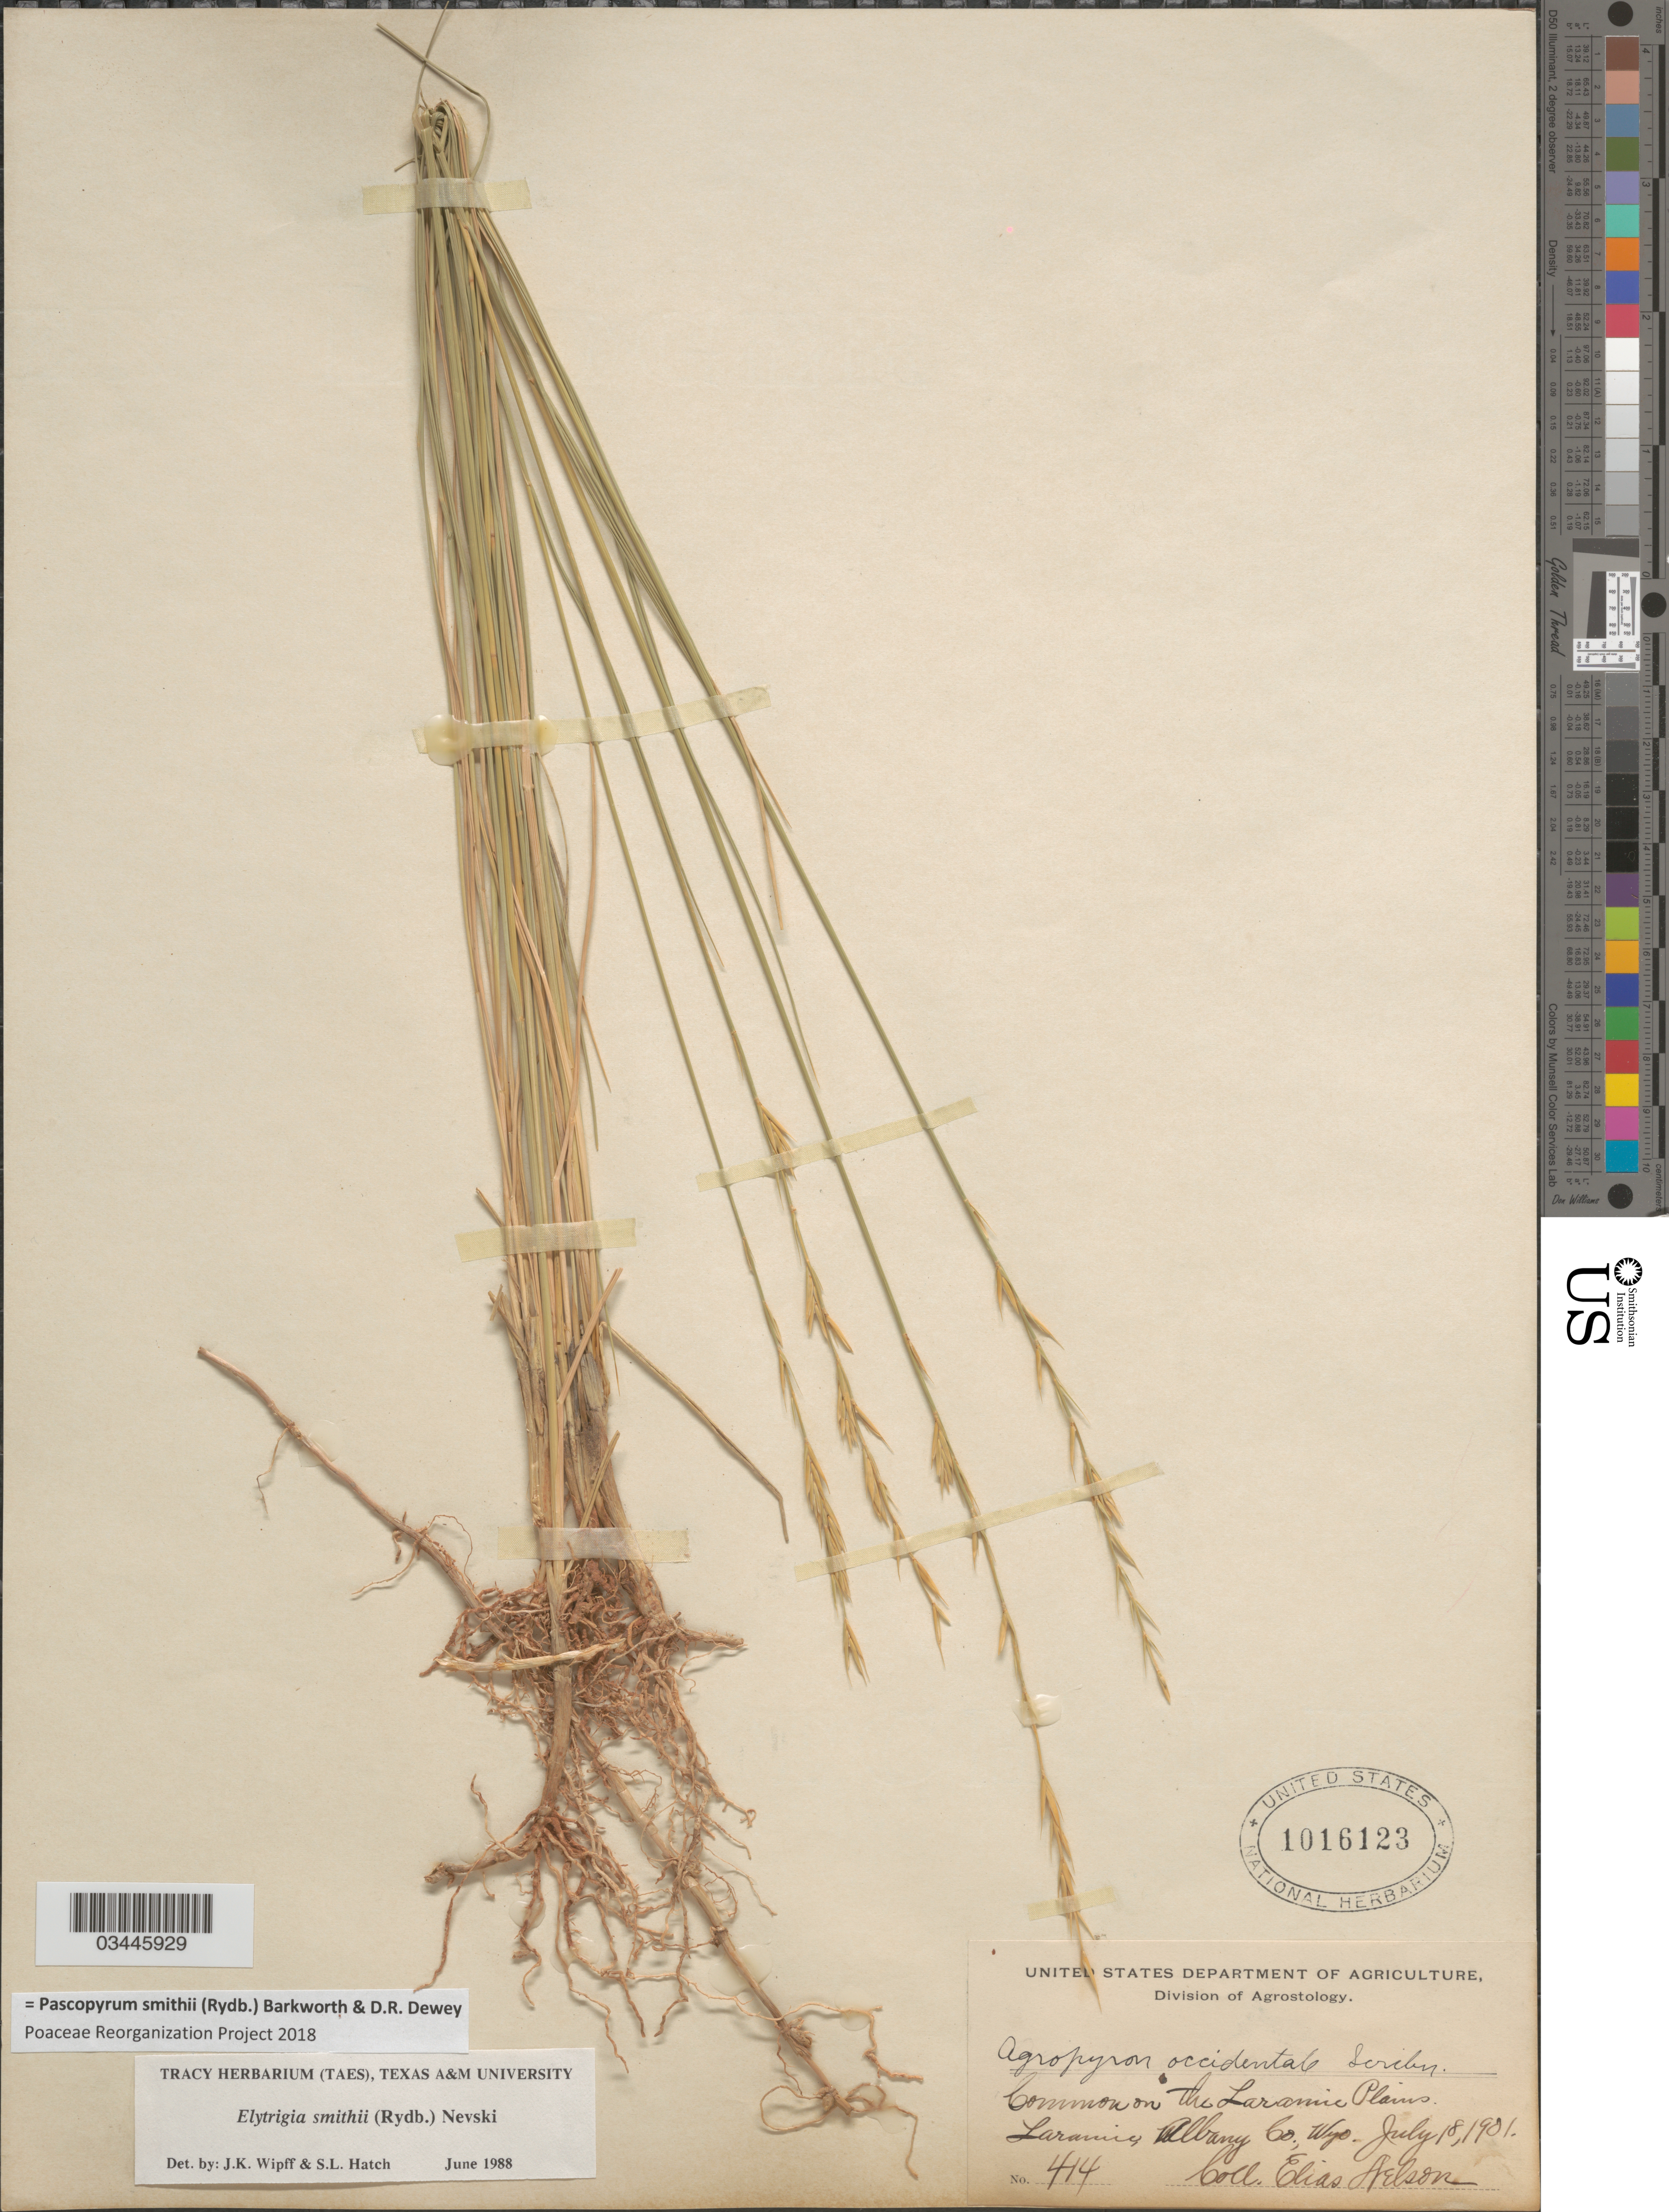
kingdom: Plantae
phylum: Tracheophyta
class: Liliopsida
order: Poales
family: Poaceae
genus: Pascopyrum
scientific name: Pascopyrum smithii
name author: (Rydb.) Barkworth & Dewey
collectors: E. Nelson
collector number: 414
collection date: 1901-07-18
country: United States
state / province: Wyoming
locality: On the Laramie Plains. Laramie,Albany Co.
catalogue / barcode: US 1016123